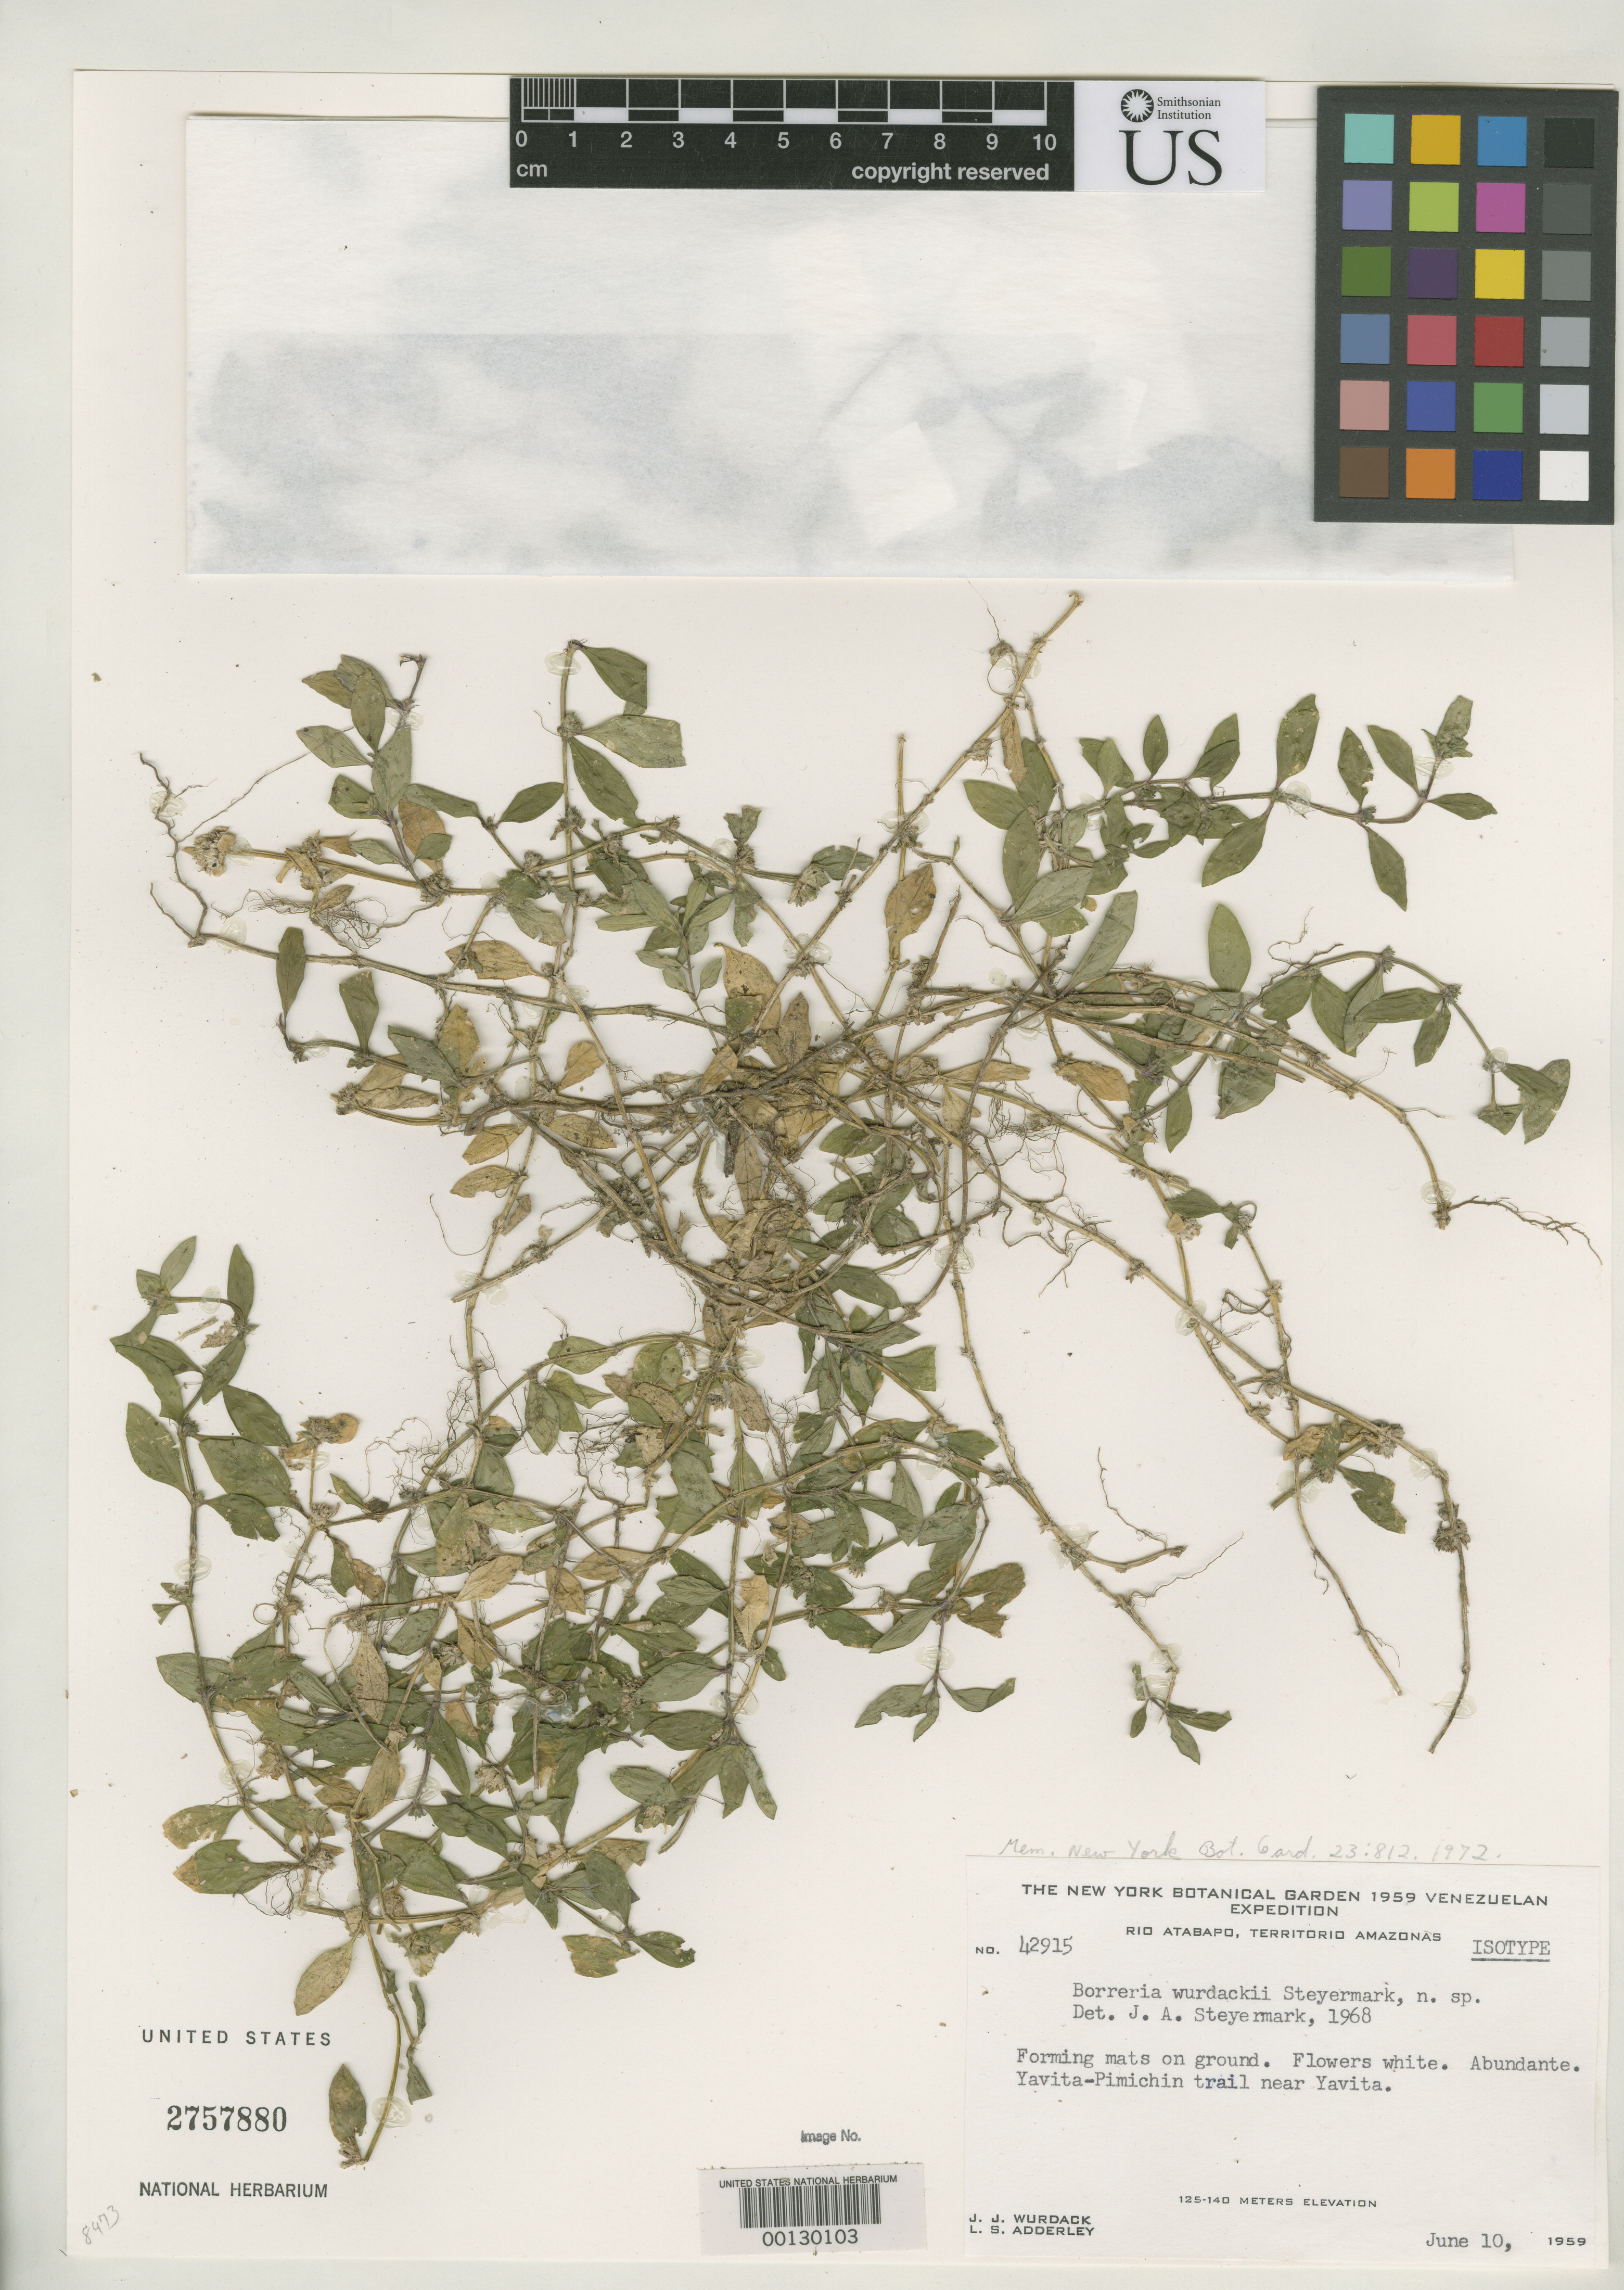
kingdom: Plantae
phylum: Tracheophyta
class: Magnoliopsida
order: Gentianales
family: Rubiaceae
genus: Borreria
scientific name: Borreria wurdackii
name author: Steyerm.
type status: Isotype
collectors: J. J. Wurdack & L. S. Adderley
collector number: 42915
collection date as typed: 10 Jun 1959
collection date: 1959-06-10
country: Venezuela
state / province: Amazonas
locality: Yavita - Pimichin trail near Yavita.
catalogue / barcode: US 2757880